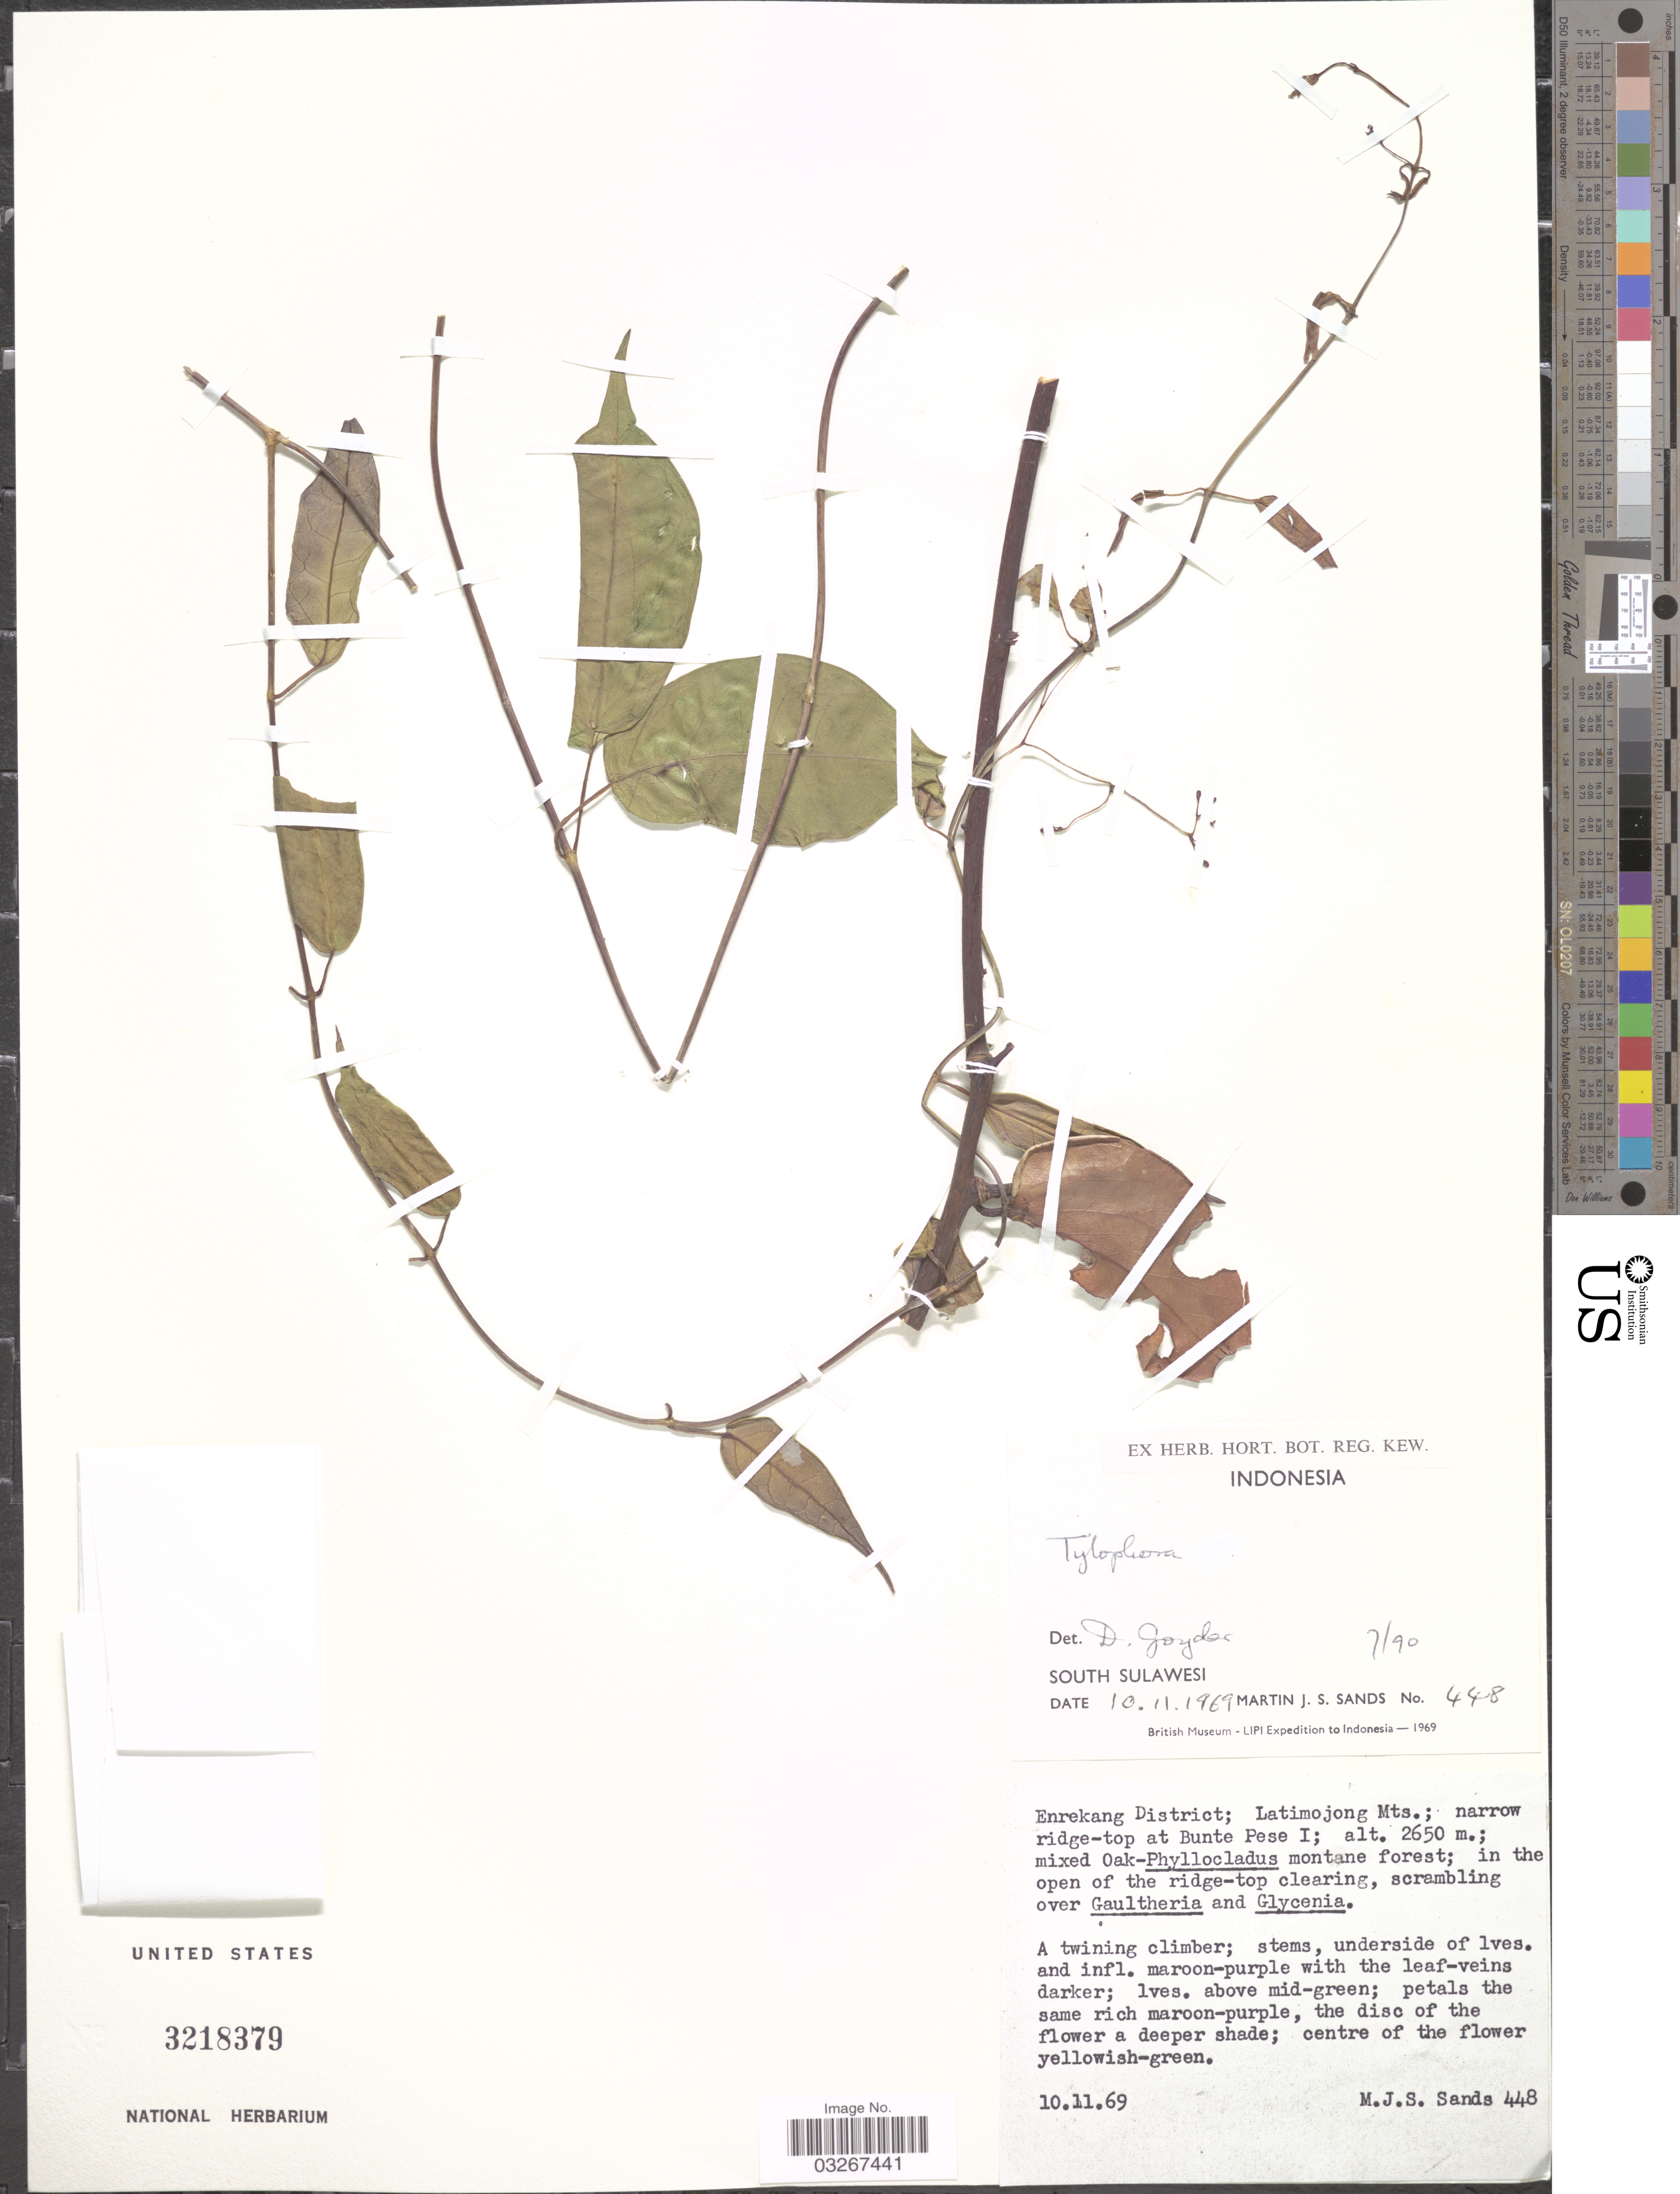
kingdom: Plantae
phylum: Tracheophyta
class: Magnoliopsida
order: Gentianales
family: Apocynaceae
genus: Tylophora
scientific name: Tylophora sp.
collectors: M. Sands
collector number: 448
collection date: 1969-11-10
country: Indonesia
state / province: Sulawesi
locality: South Sulawesi. Enrekang District; Latimojong Mts.; narrow ridge-top at Bunte Pese I.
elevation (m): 2650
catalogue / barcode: US 3218379